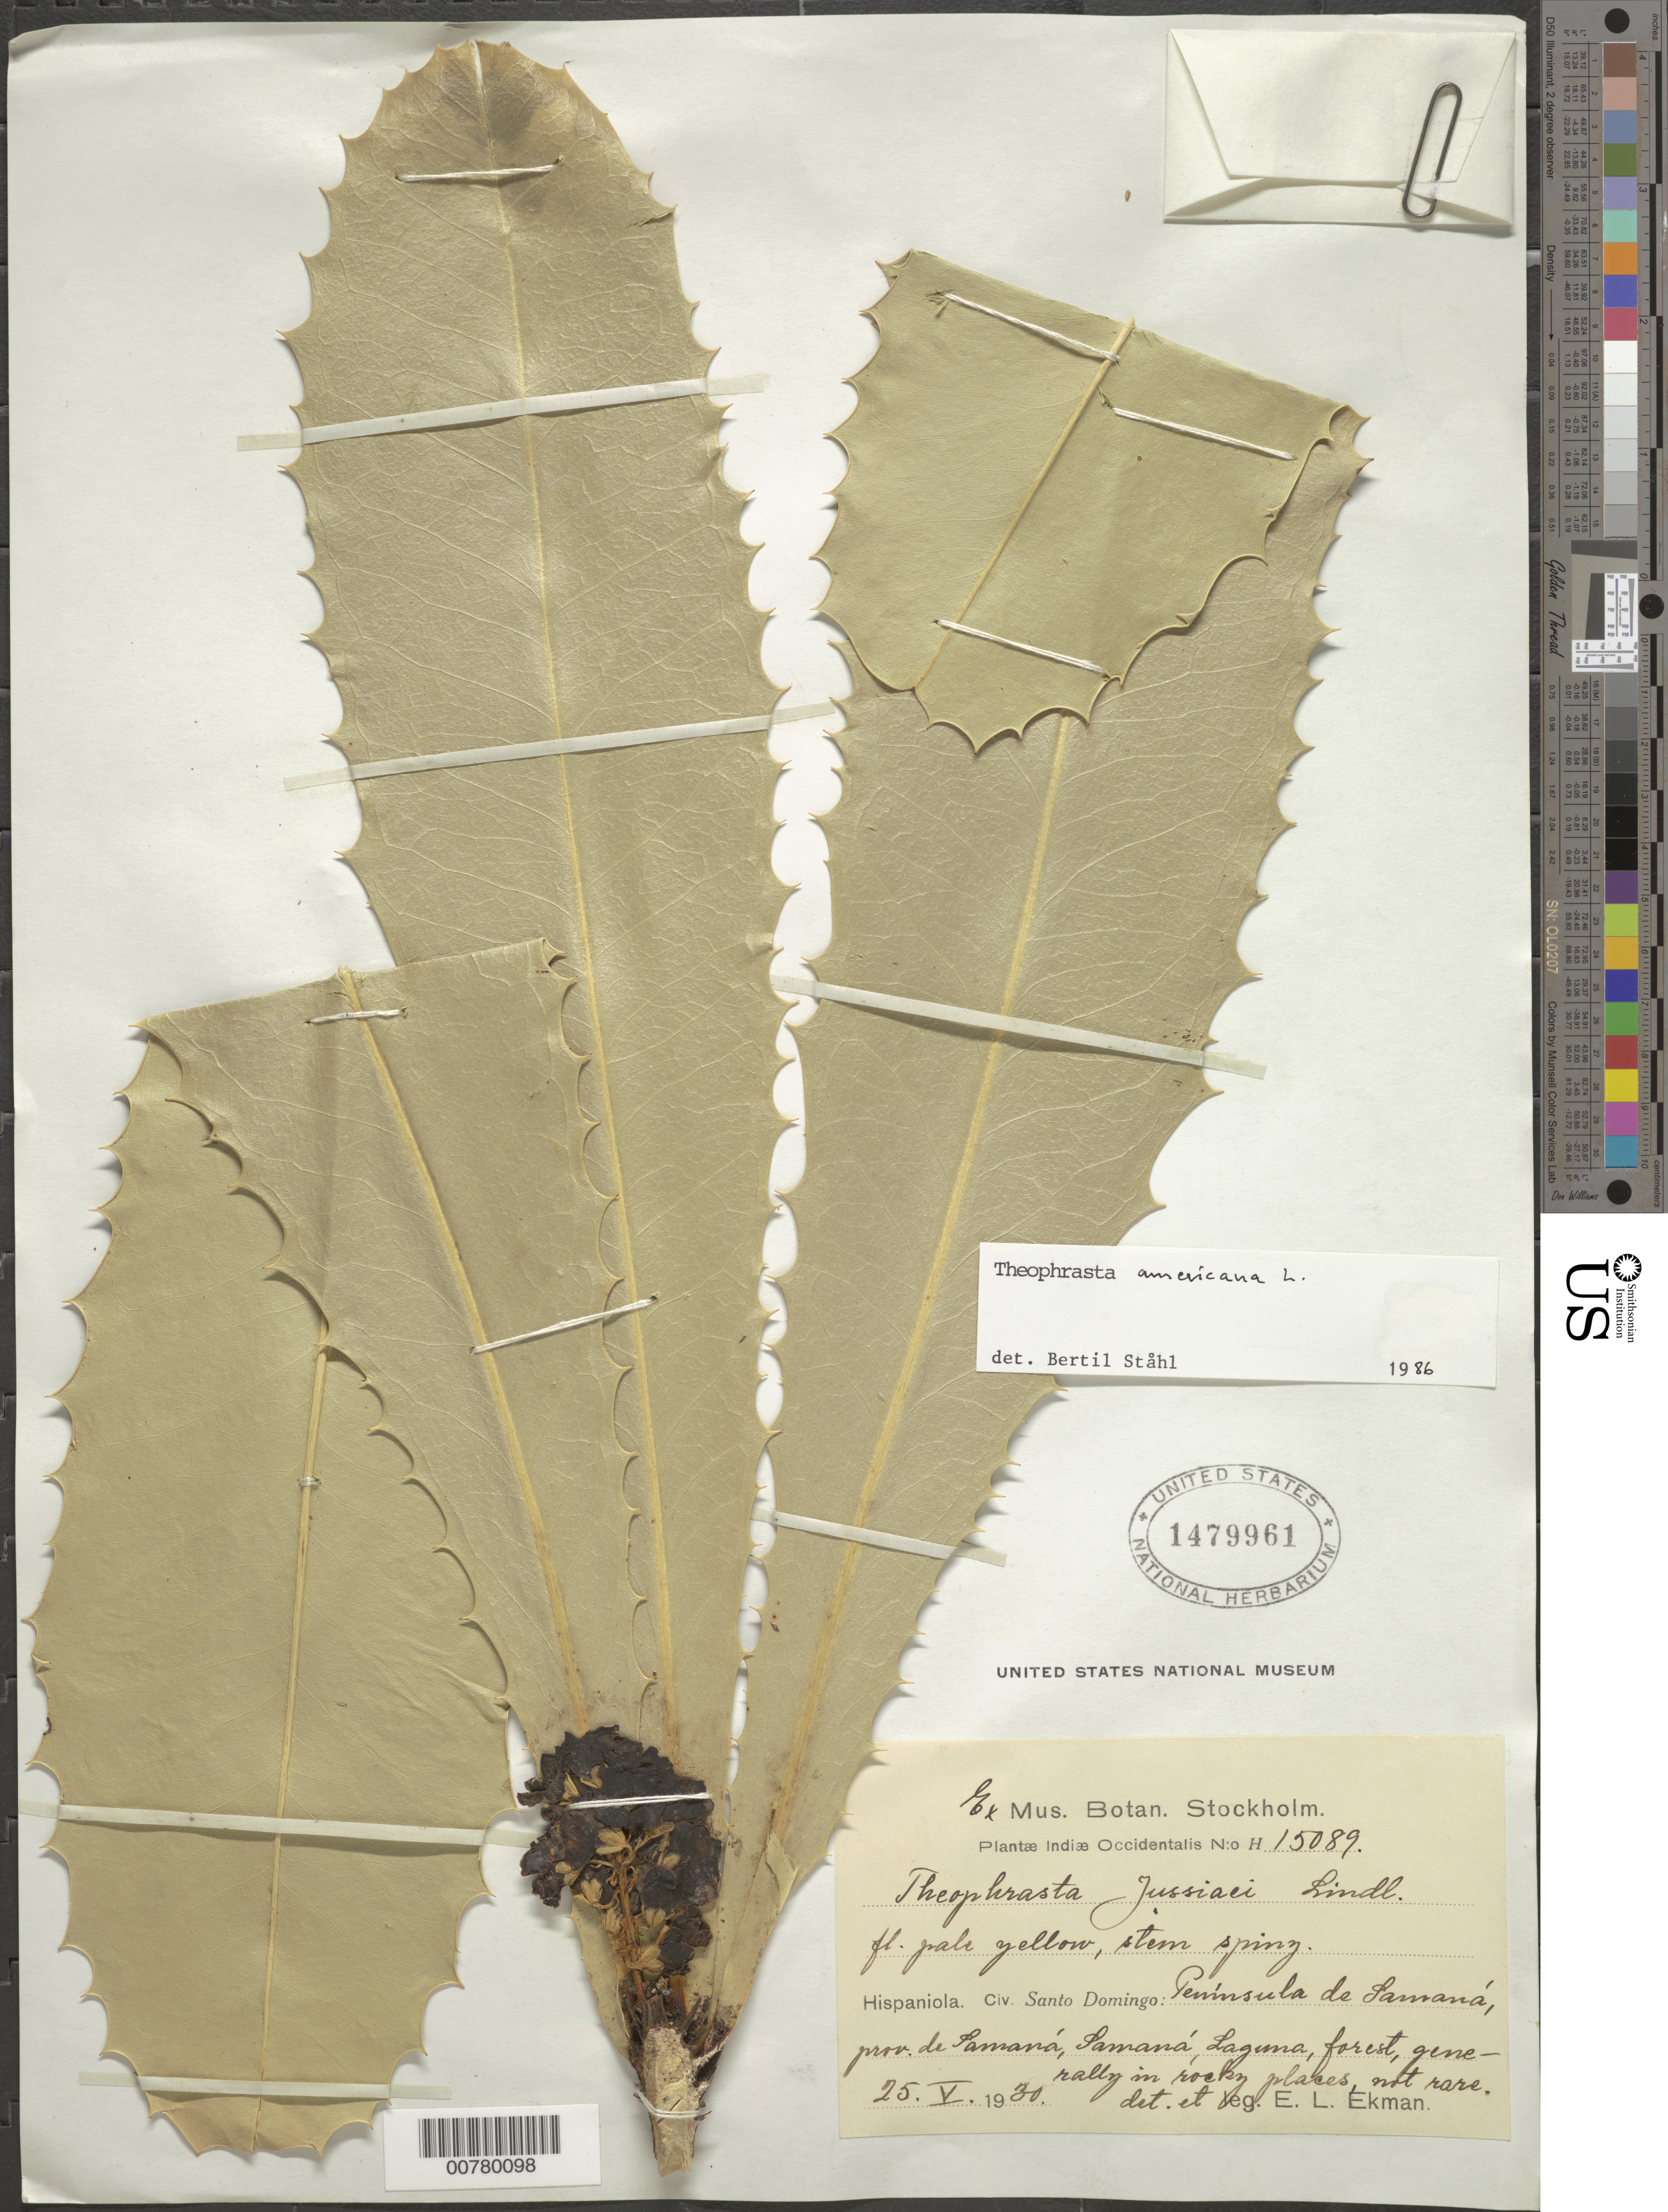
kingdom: Plantae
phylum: Tracheophyta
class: Magnoliopsida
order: Ericales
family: Primulaceae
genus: Theophrasta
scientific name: Theophrasta americana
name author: L.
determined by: Ståhl, B.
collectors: E. L. Ekman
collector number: H 15089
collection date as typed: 25 May 1930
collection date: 1930-05-25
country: Dominican Republic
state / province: Samana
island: Hispaniola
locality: Peninsula of Samaná, Samaná Lagoon.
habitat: Forest, generally in rocky places.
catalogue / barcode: US 1479961